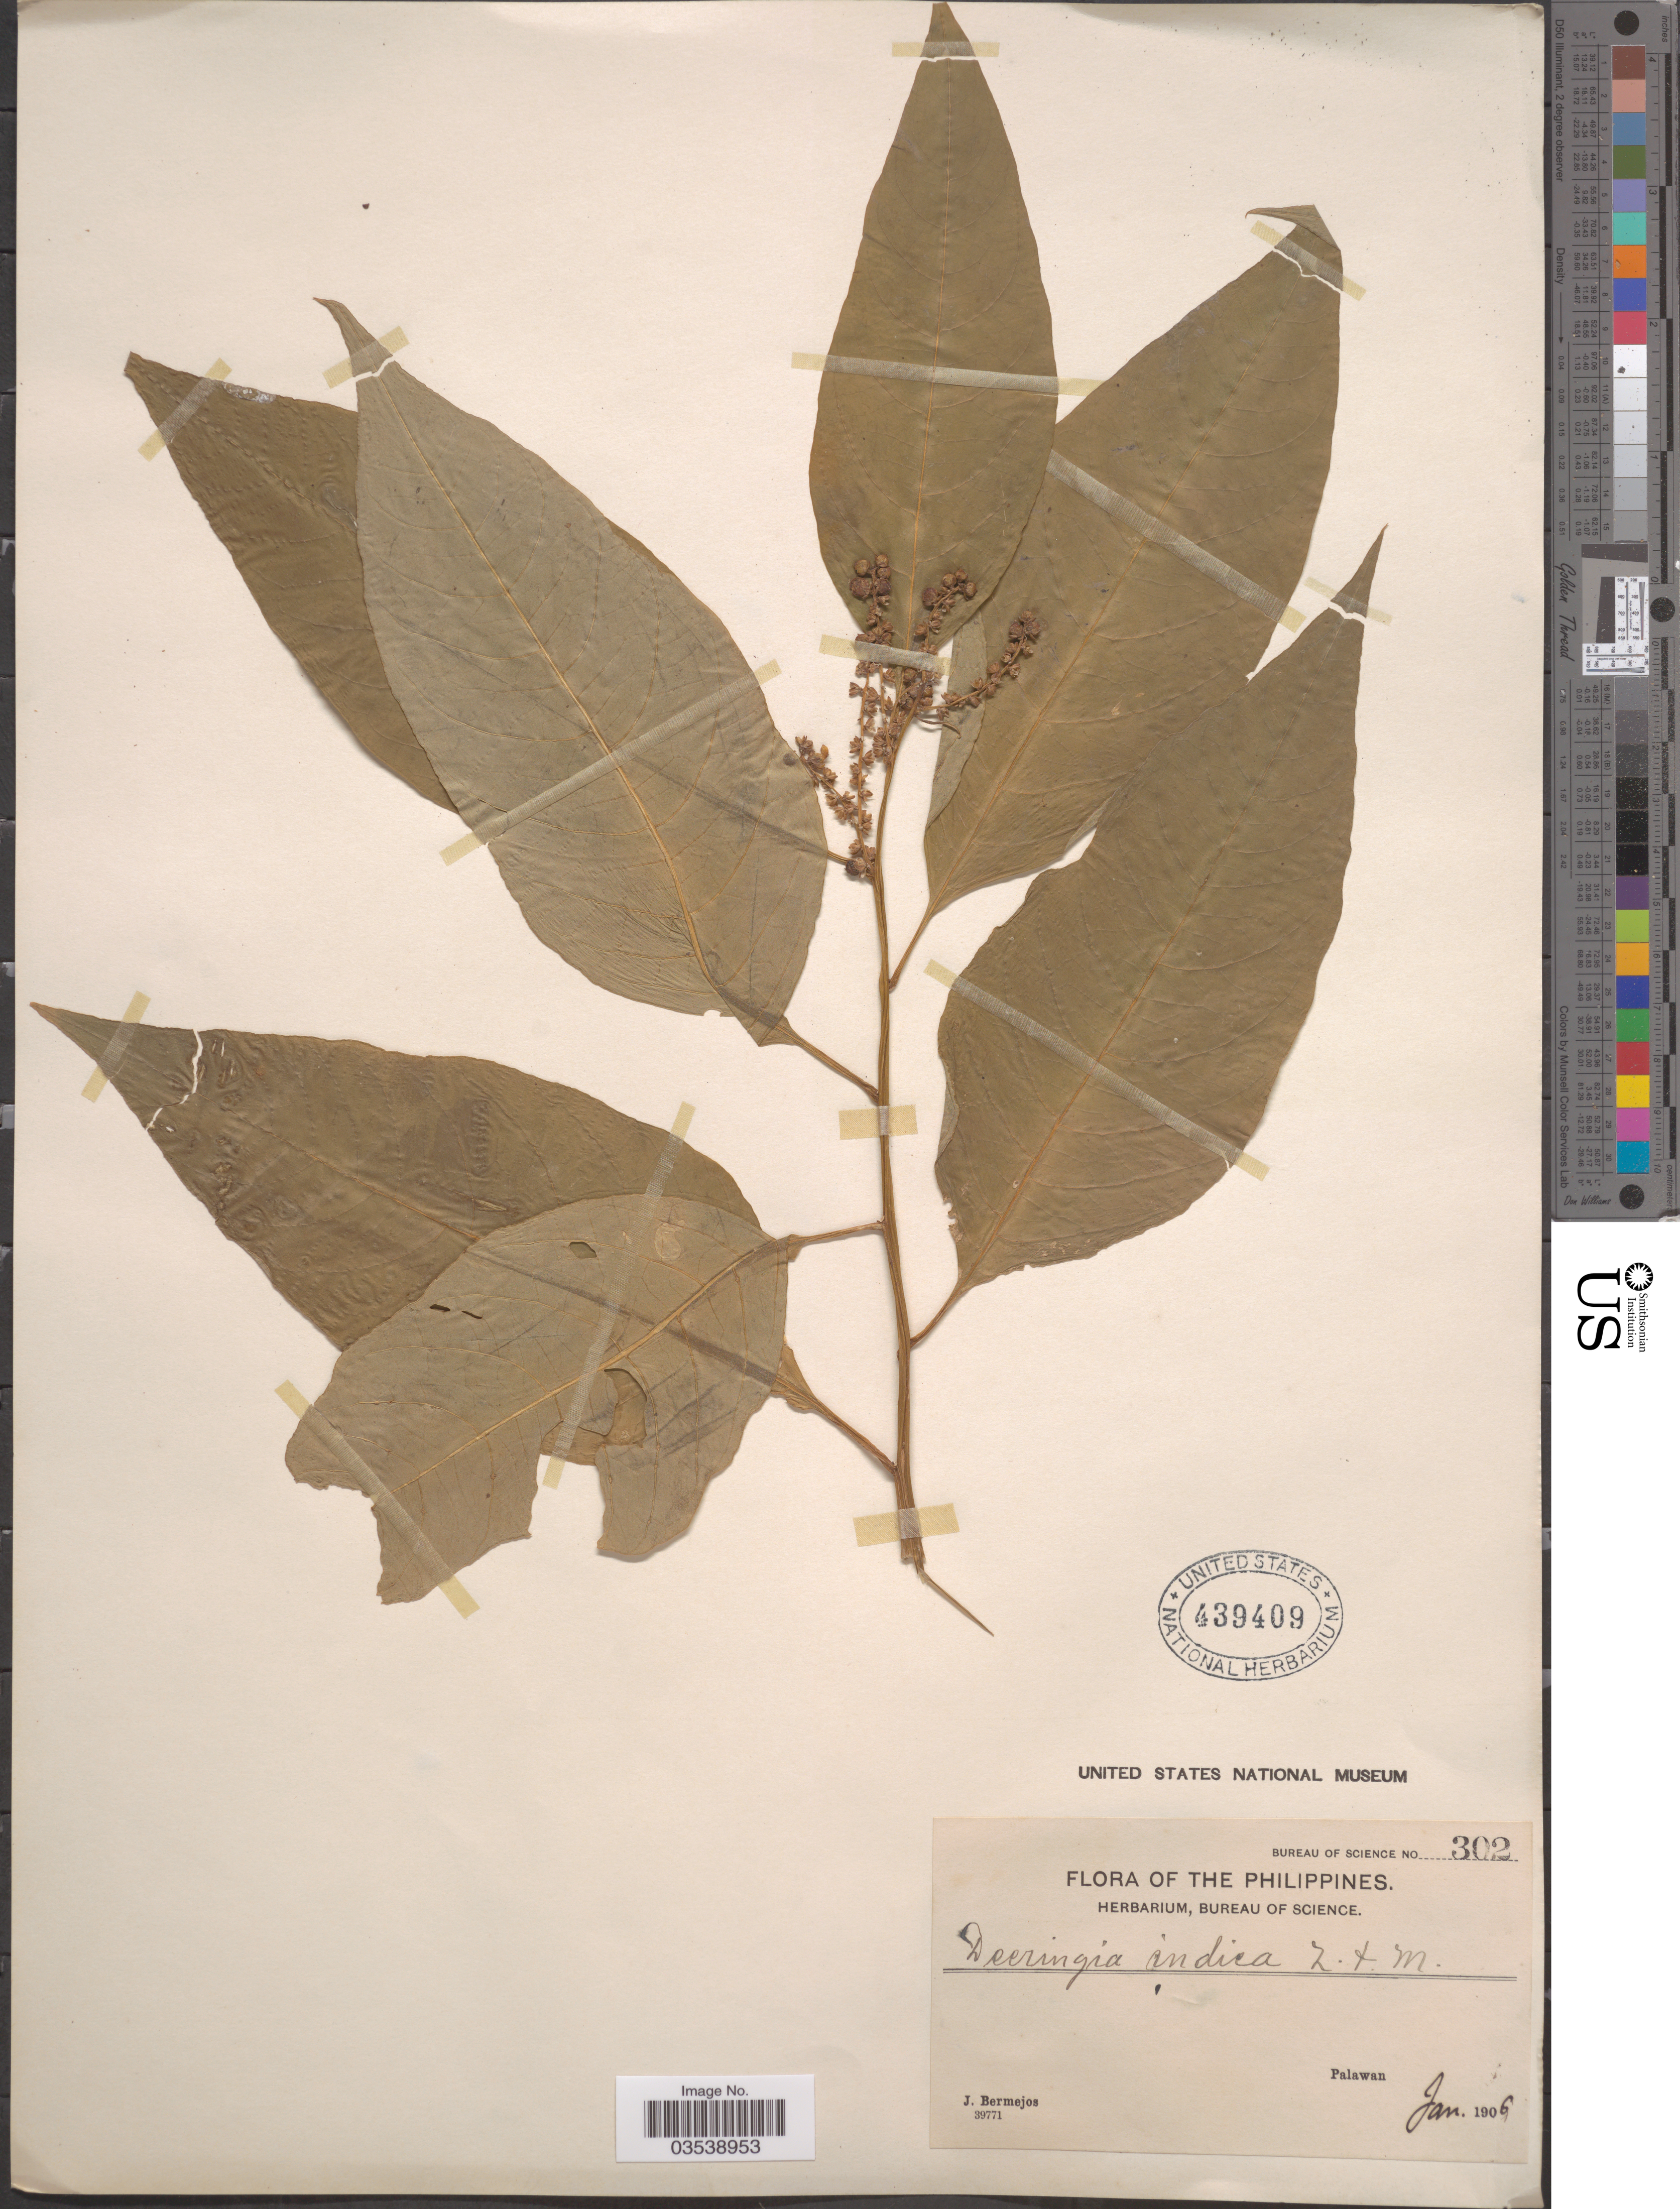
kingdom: Plantae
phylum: Tracheophyta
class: Magnoliopsida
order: Caryophyllales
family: Amaranthaceae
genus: Deeringia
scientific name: Deeringia polysperma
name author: (Roxb.) Moq.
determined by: Strong, Mark T., (BOT), Smithsonian Institution - National Museum of Natural History (UNITED STATES)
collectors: J. Bermejos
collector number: Bureau of Science 302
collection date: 1906-01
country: Philippines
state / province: Mimaropa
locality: Palawan.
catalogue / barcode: US 439409